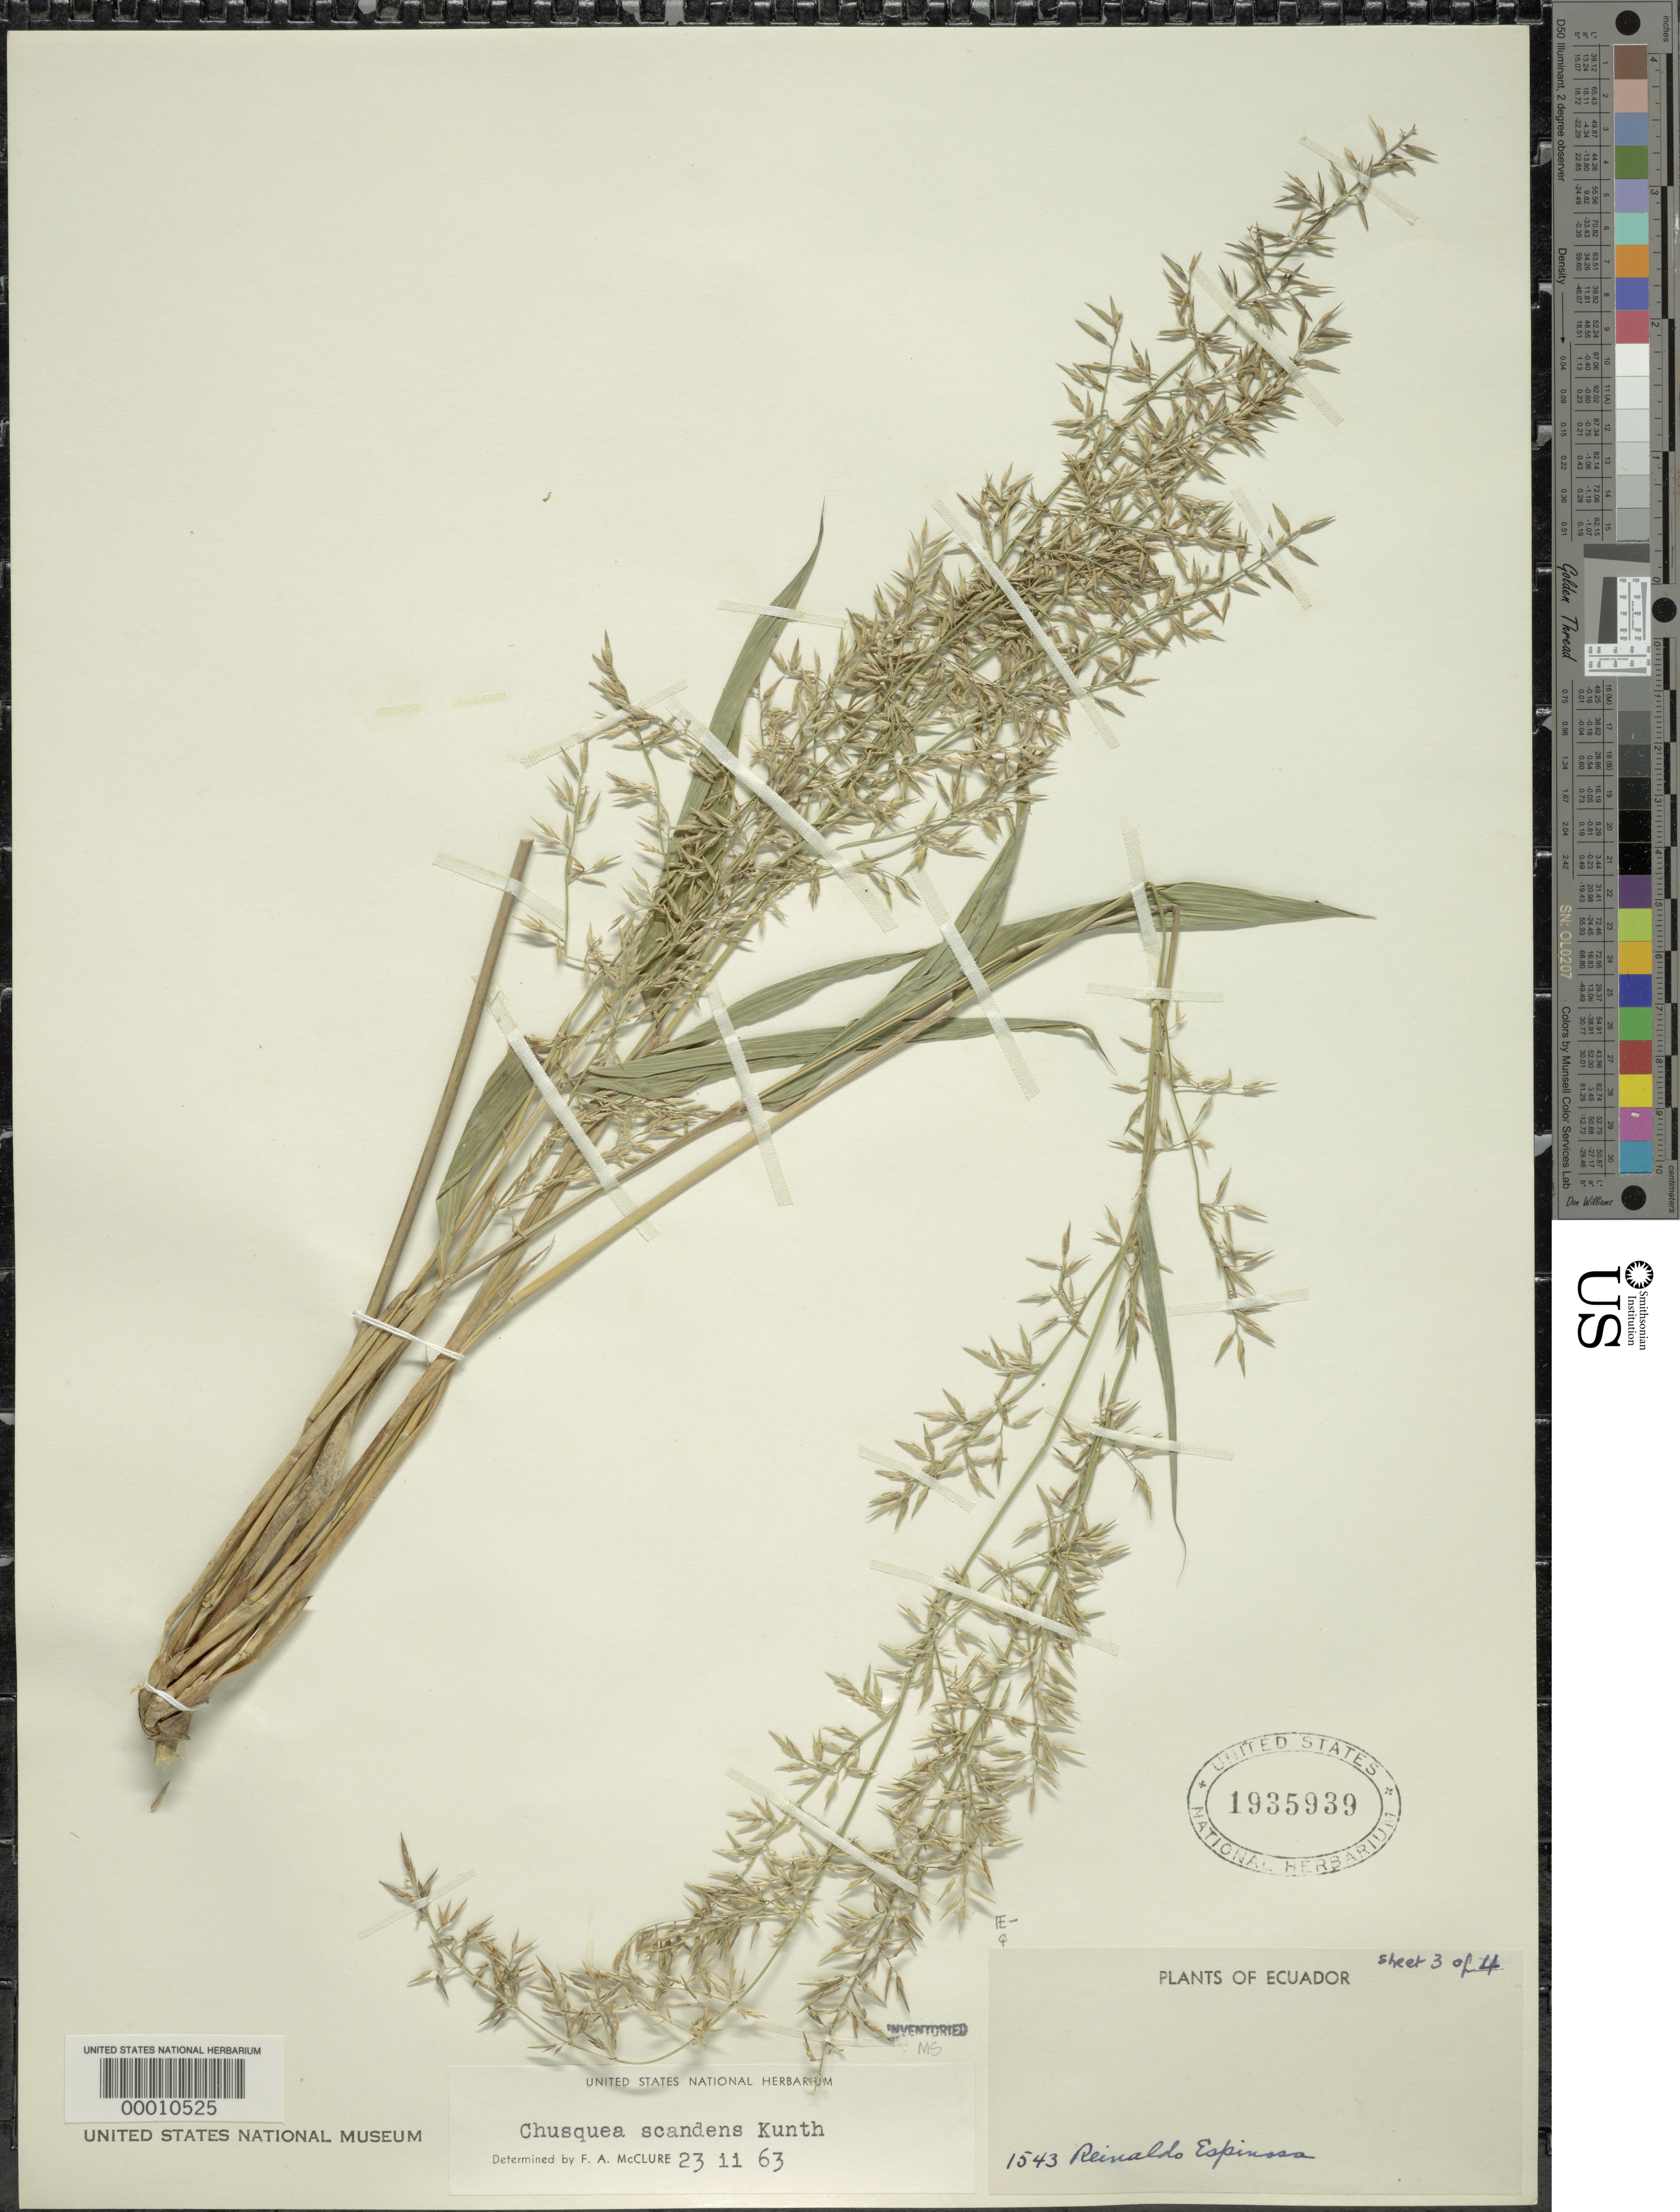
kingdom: Plantae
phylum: Tracheophyta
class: Liliopsida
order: Poales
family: Poaceae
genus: Chusquea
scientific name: Chusquea scandens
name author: Kunth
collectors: R. Espinosa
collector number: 1543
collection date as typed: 03 Jul 1947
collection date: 1947-07-03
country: Ecuador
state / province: Zamora-Chinchipe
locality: Huaico, Loja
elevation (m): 2250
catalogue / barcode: US 1935939